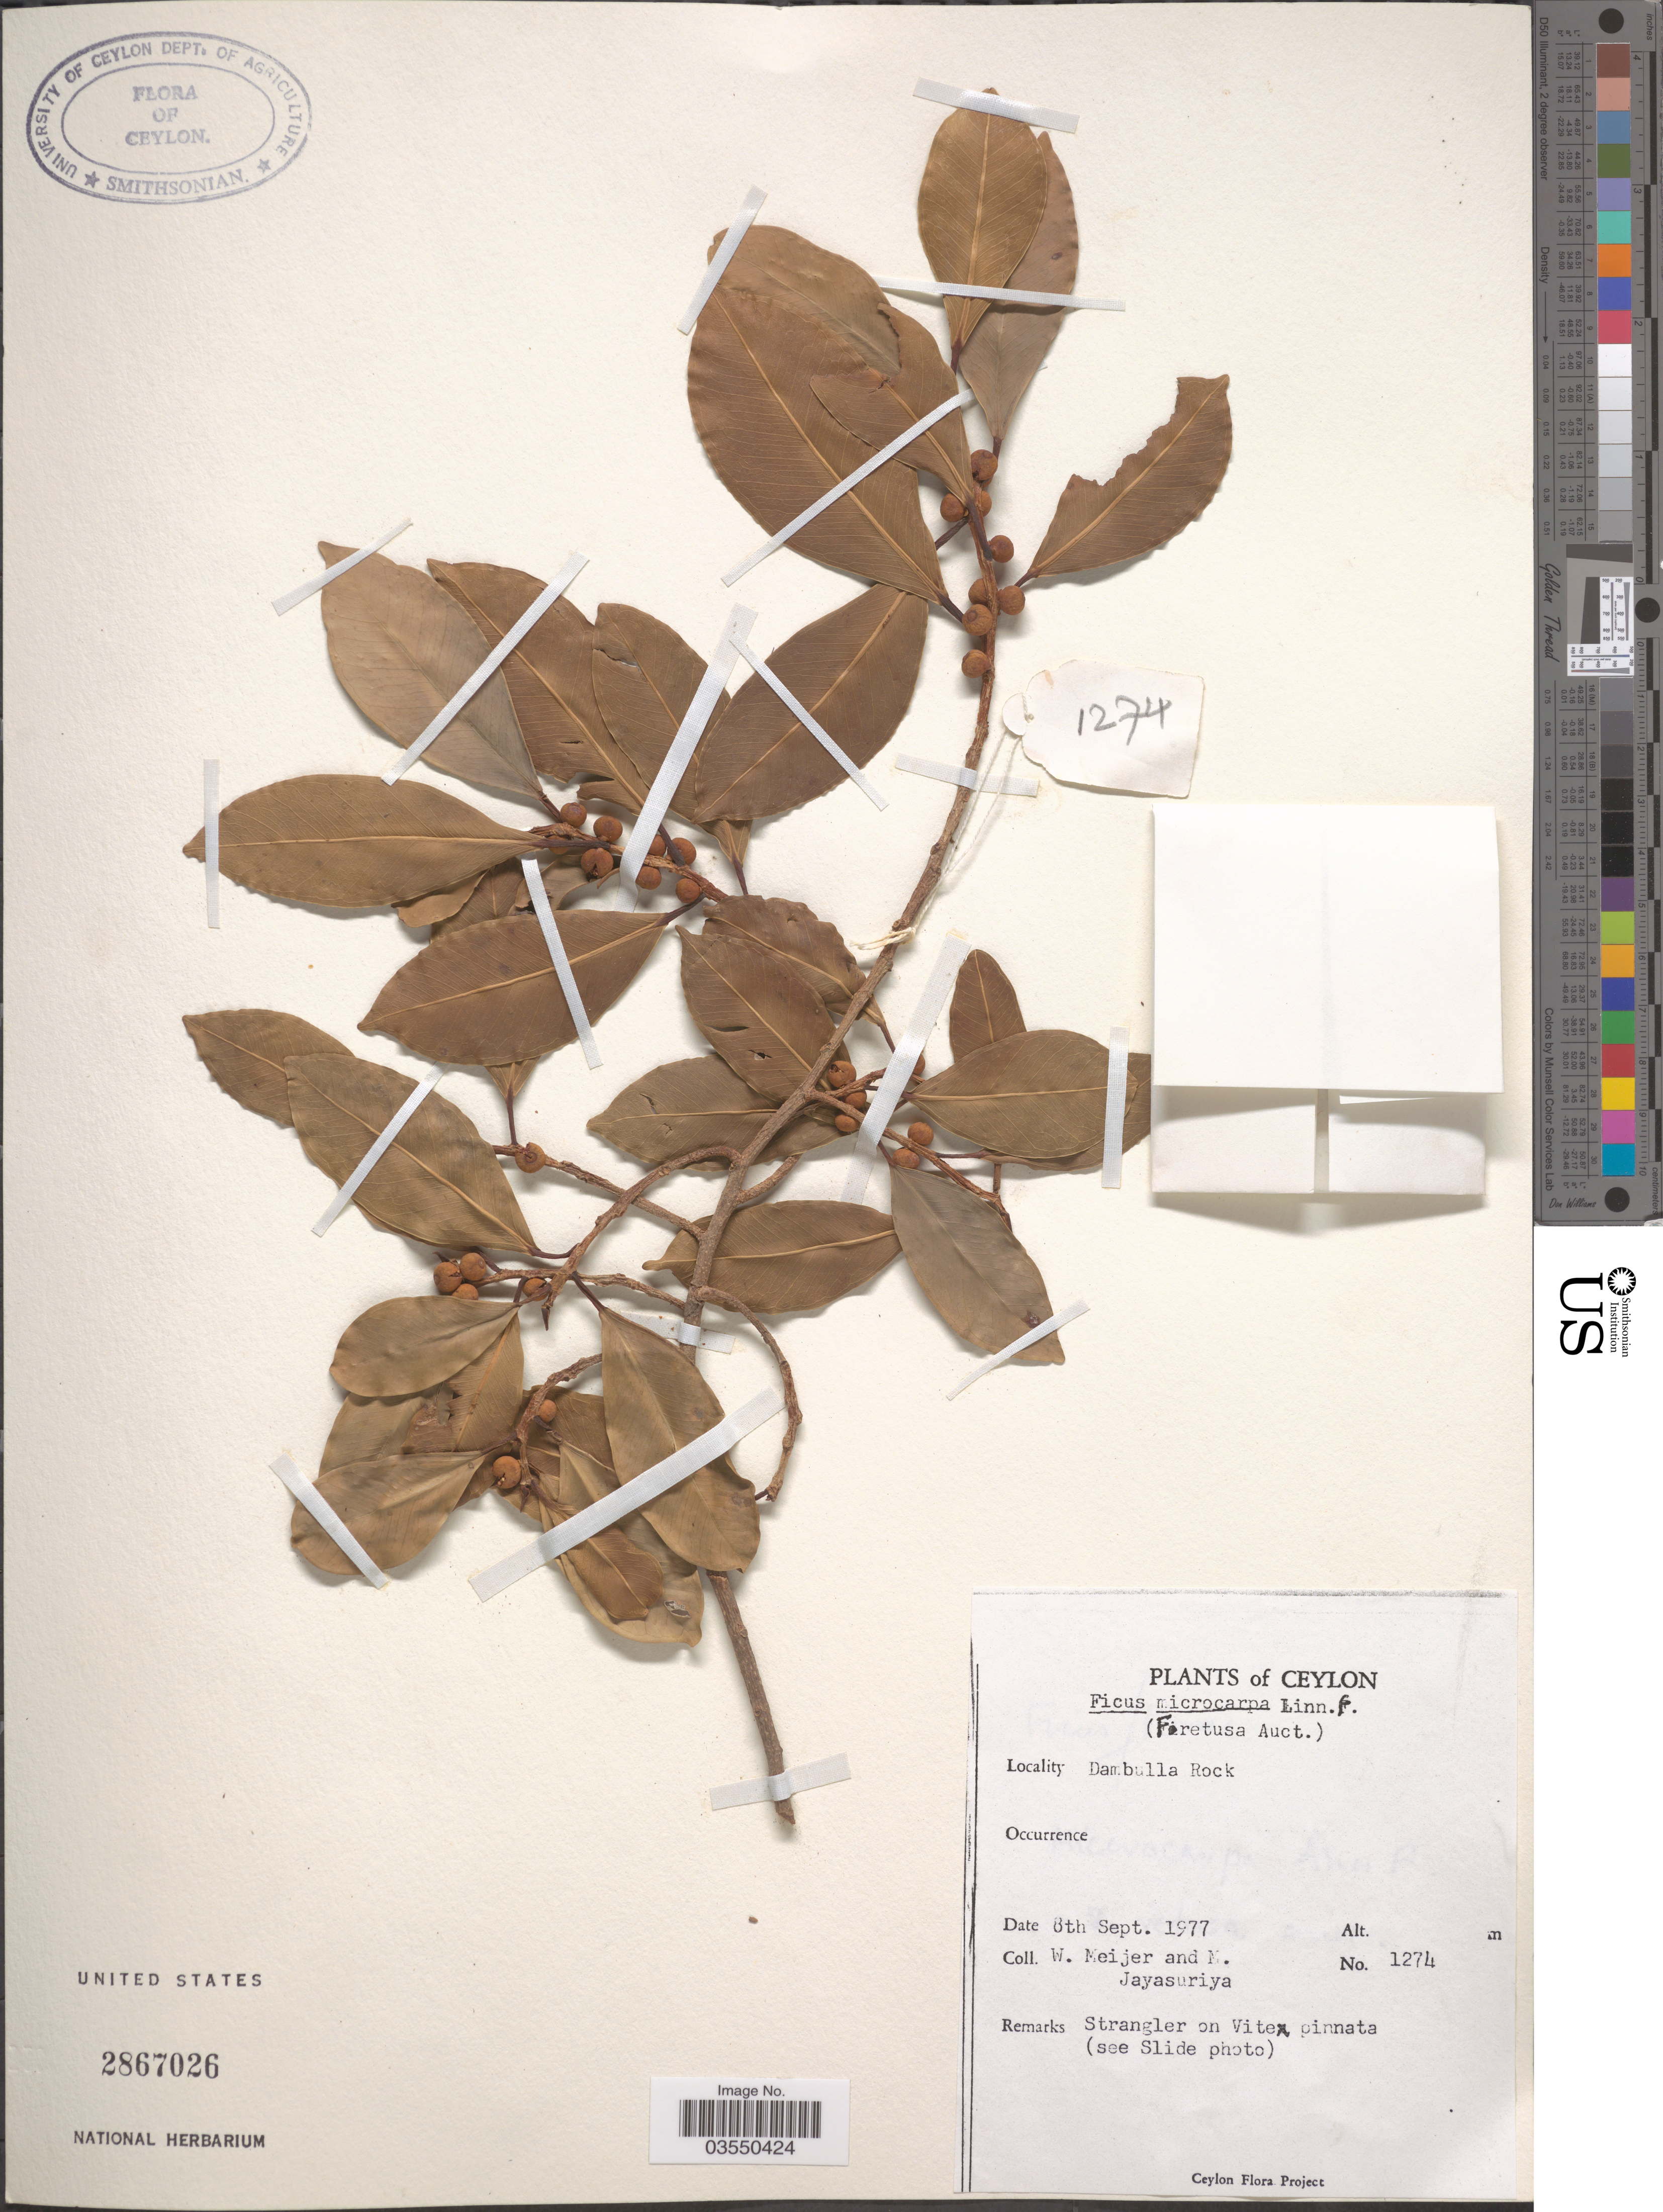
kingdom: Plantae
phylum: Tracheophyta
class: Magnoliopsida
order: Rosales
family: Moraceae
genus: Ficus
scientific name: Ficus microcarpa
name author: L. f.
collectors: W. Meijer & M. Jayasuriya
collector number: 1274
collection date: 1977-09-08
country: Sri Lanka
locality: Ceylon. Dambulla Rock.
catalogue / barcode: US 2867026